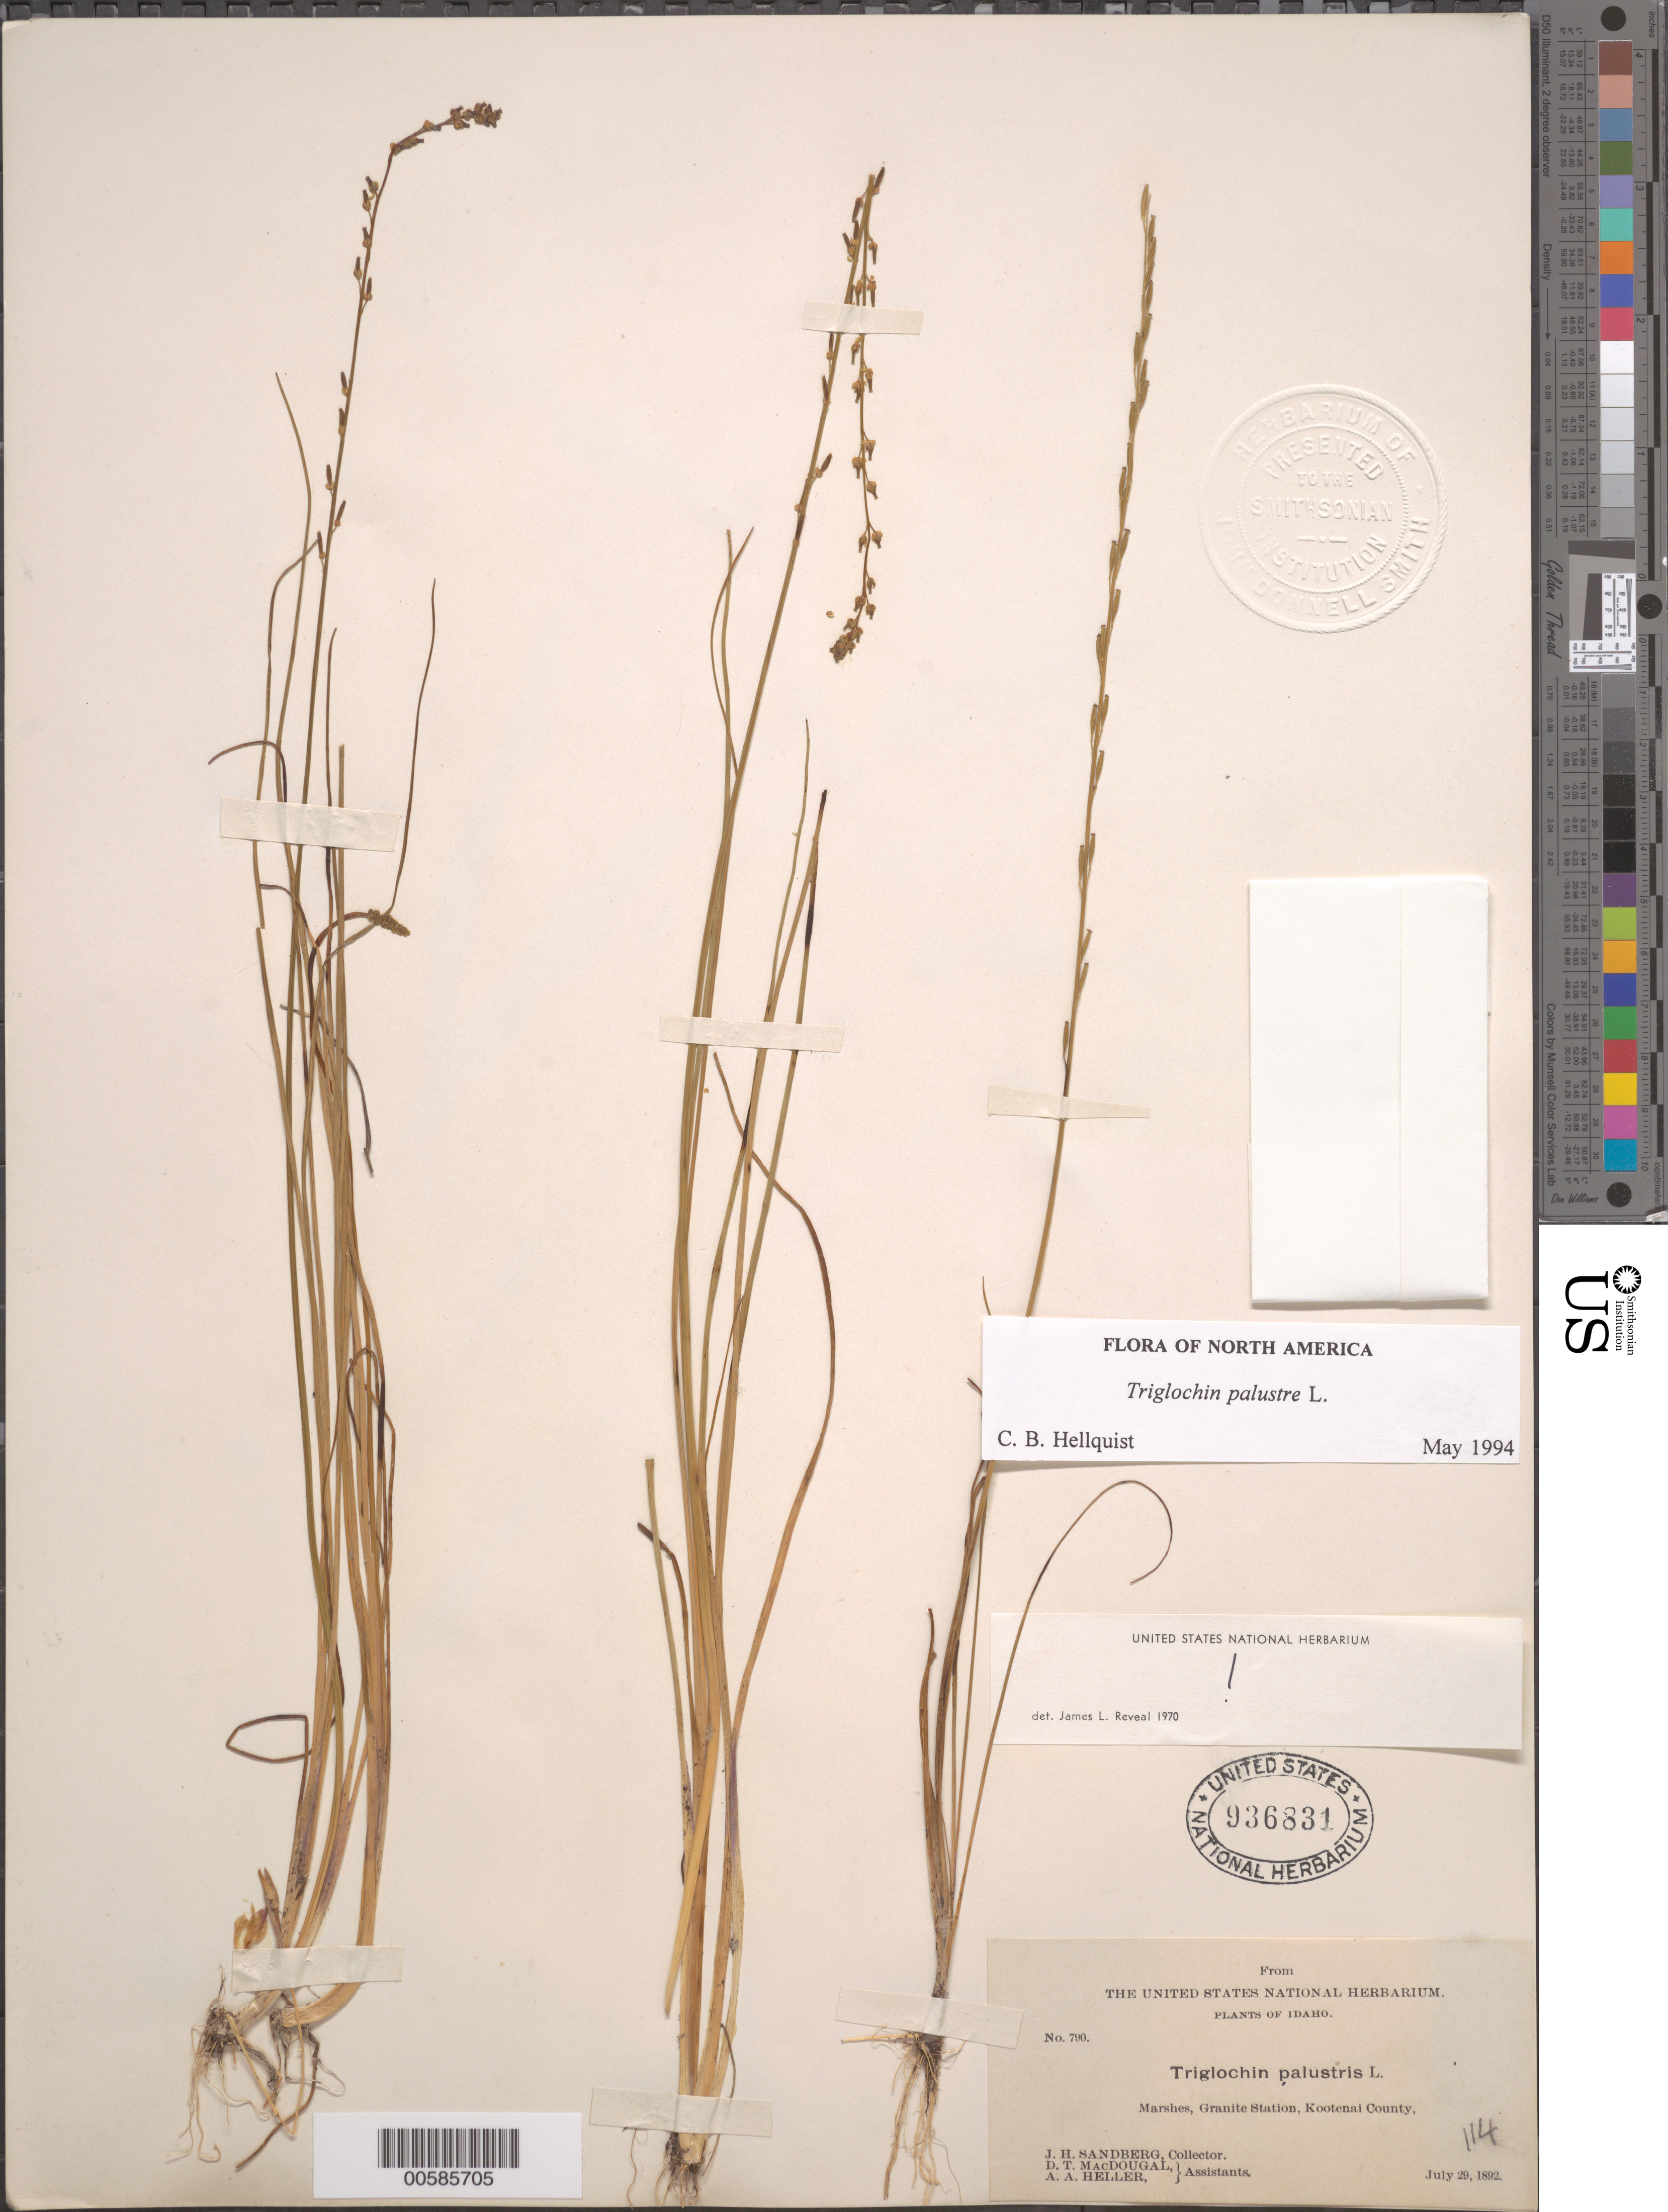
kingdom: Plantae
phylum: Tracheophyta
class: Liliopsida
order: Alismatales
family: Juncaginaceae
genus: Triglochin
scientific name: Triglochin palustris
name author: L.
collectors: J. H. Sandberg, D. T. MacDougal & A. A. Heller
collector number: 790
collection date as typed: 29 Jul 1892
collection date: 1892-07-29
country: United States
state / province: Idaho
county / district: Kootenai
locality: Granit Station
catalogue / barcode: US 936831